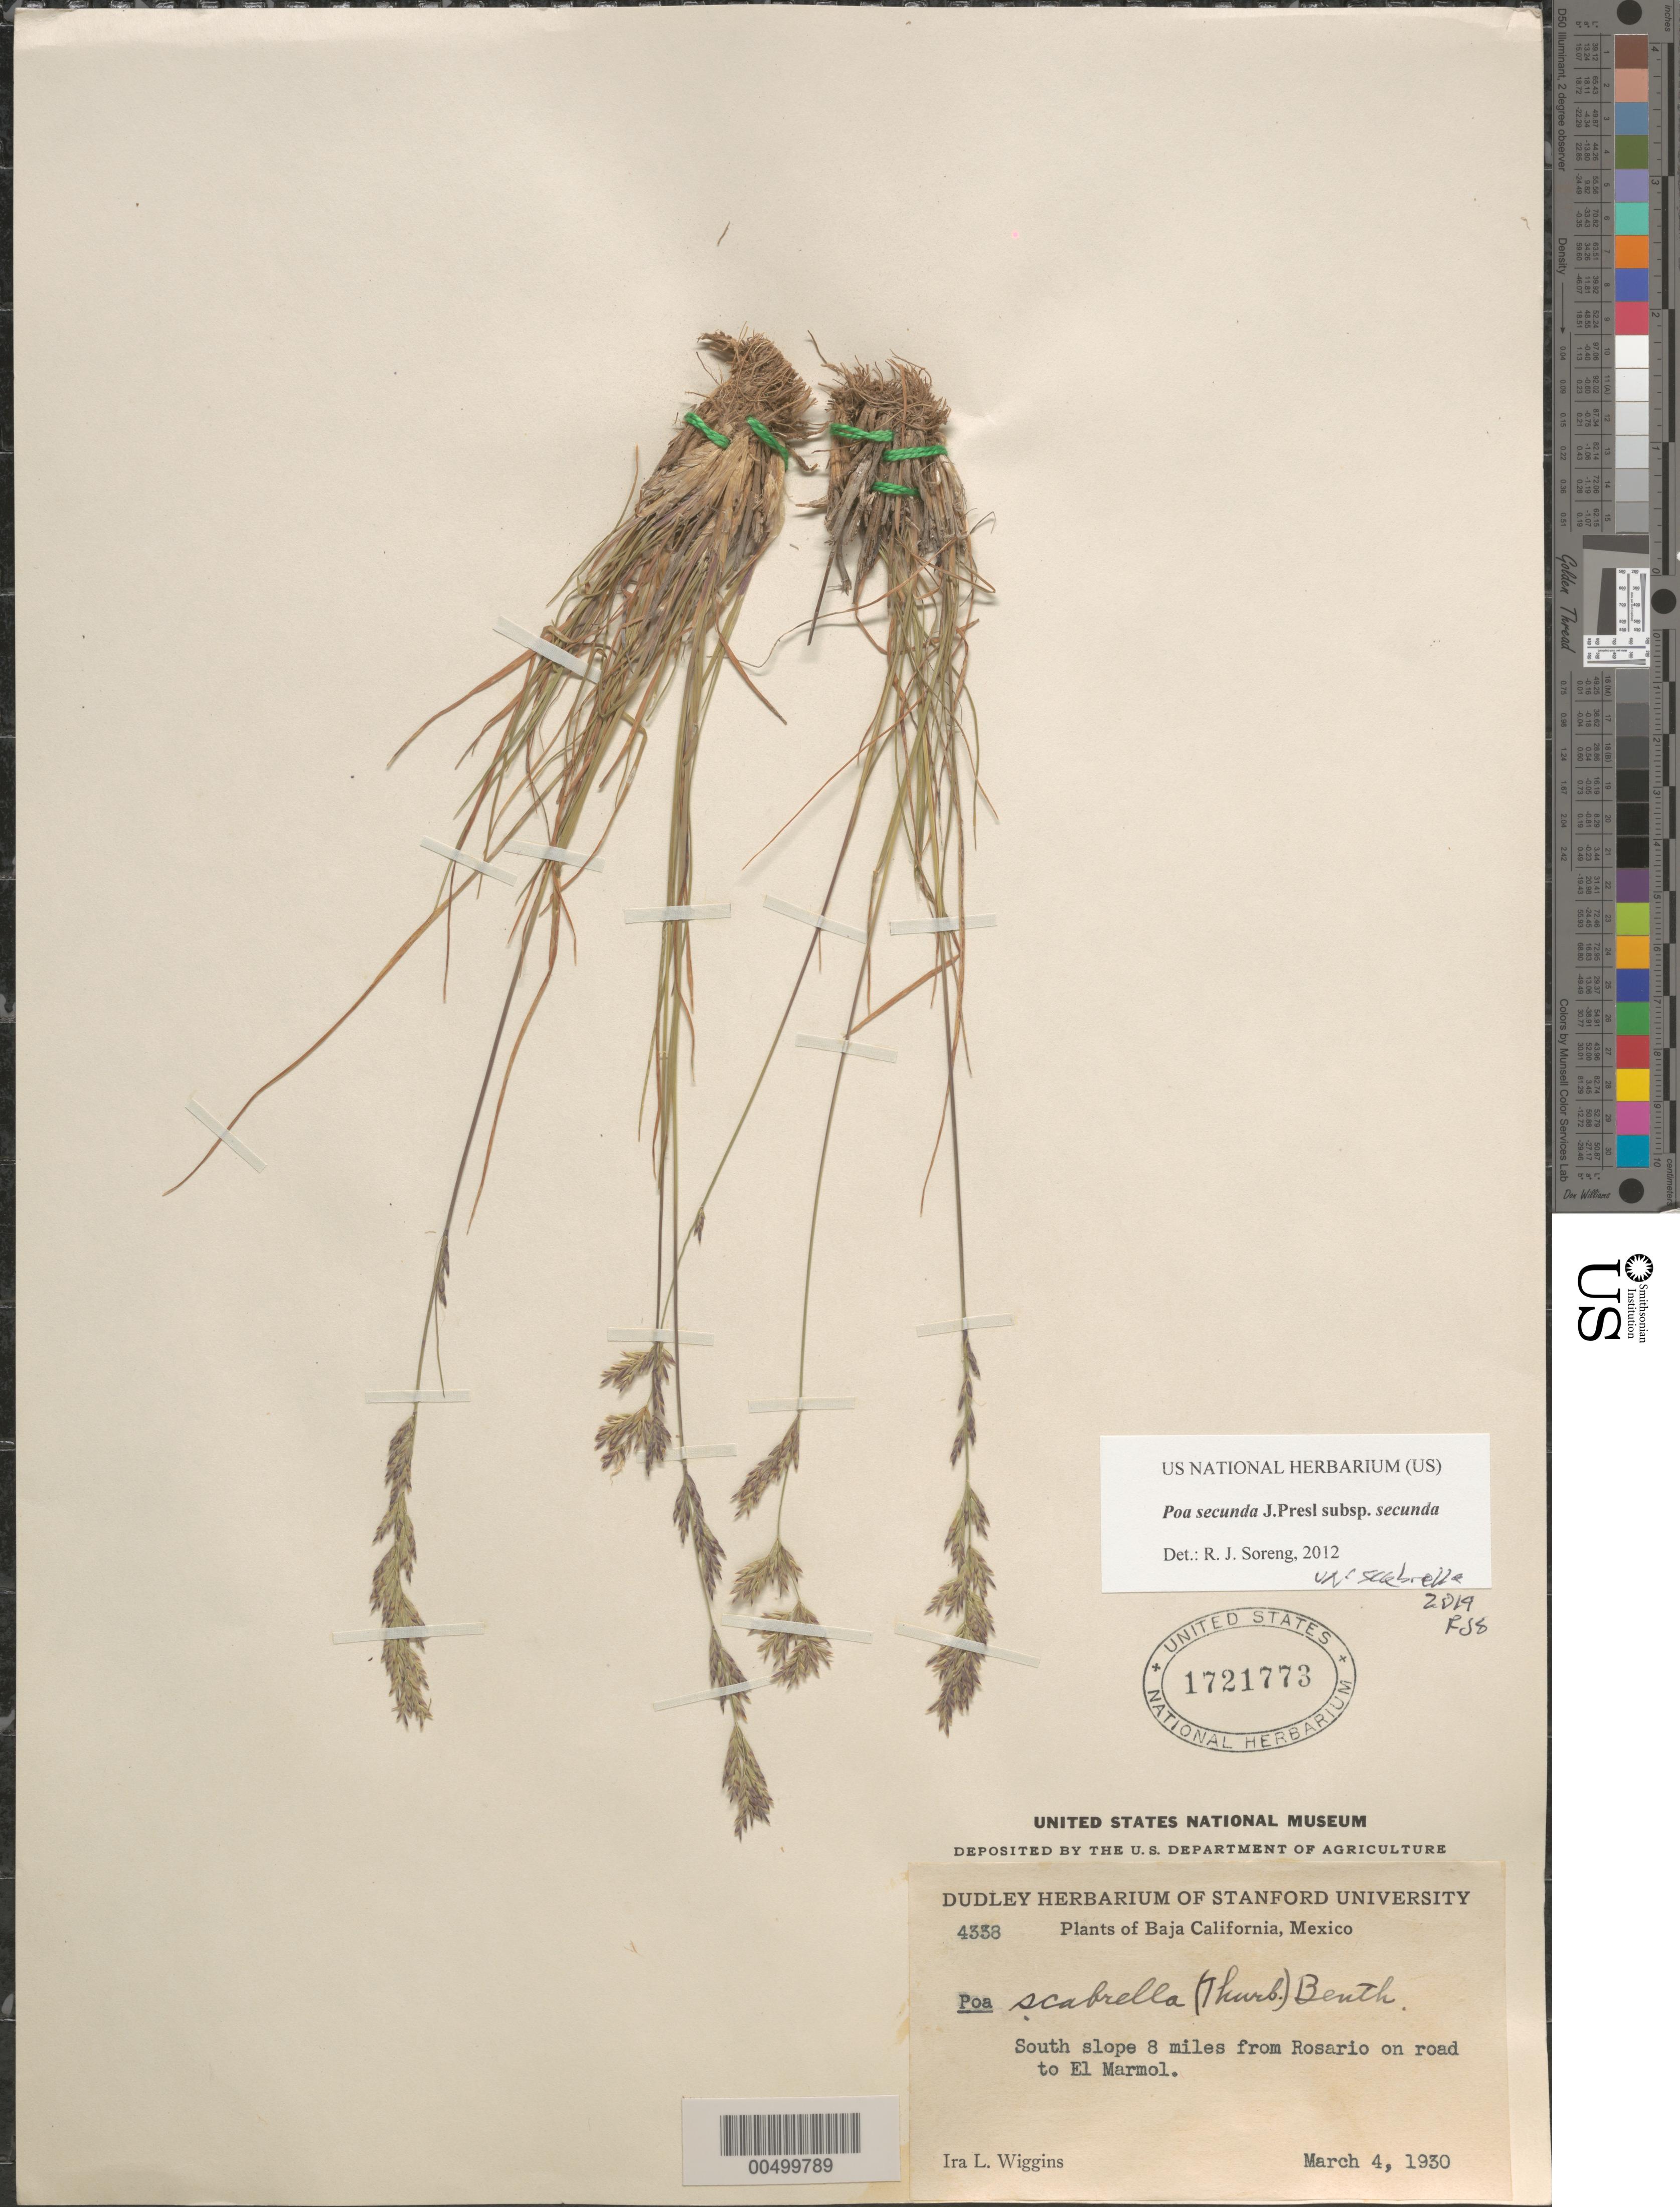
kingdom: Plantae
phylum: Tracheophyta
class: Liliopsida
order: Poales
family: Poaceae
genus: Poa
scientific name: Poa secunda subsp. secunda var. scabrella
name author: (Thurb.) Soreng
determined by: Soreng, Robert J., Research Associate (BOT), Smithsonian Institution - National Museum of Natural History (UNITED STATES)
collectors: I. L. Wiggins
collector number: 4338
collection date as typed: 4 Mar 1930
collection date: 1930-03-04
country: Mexico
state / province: Baja California Norte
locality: S slope 8 mi from Rosario on rd to El Marmol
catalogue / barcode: US 1721773